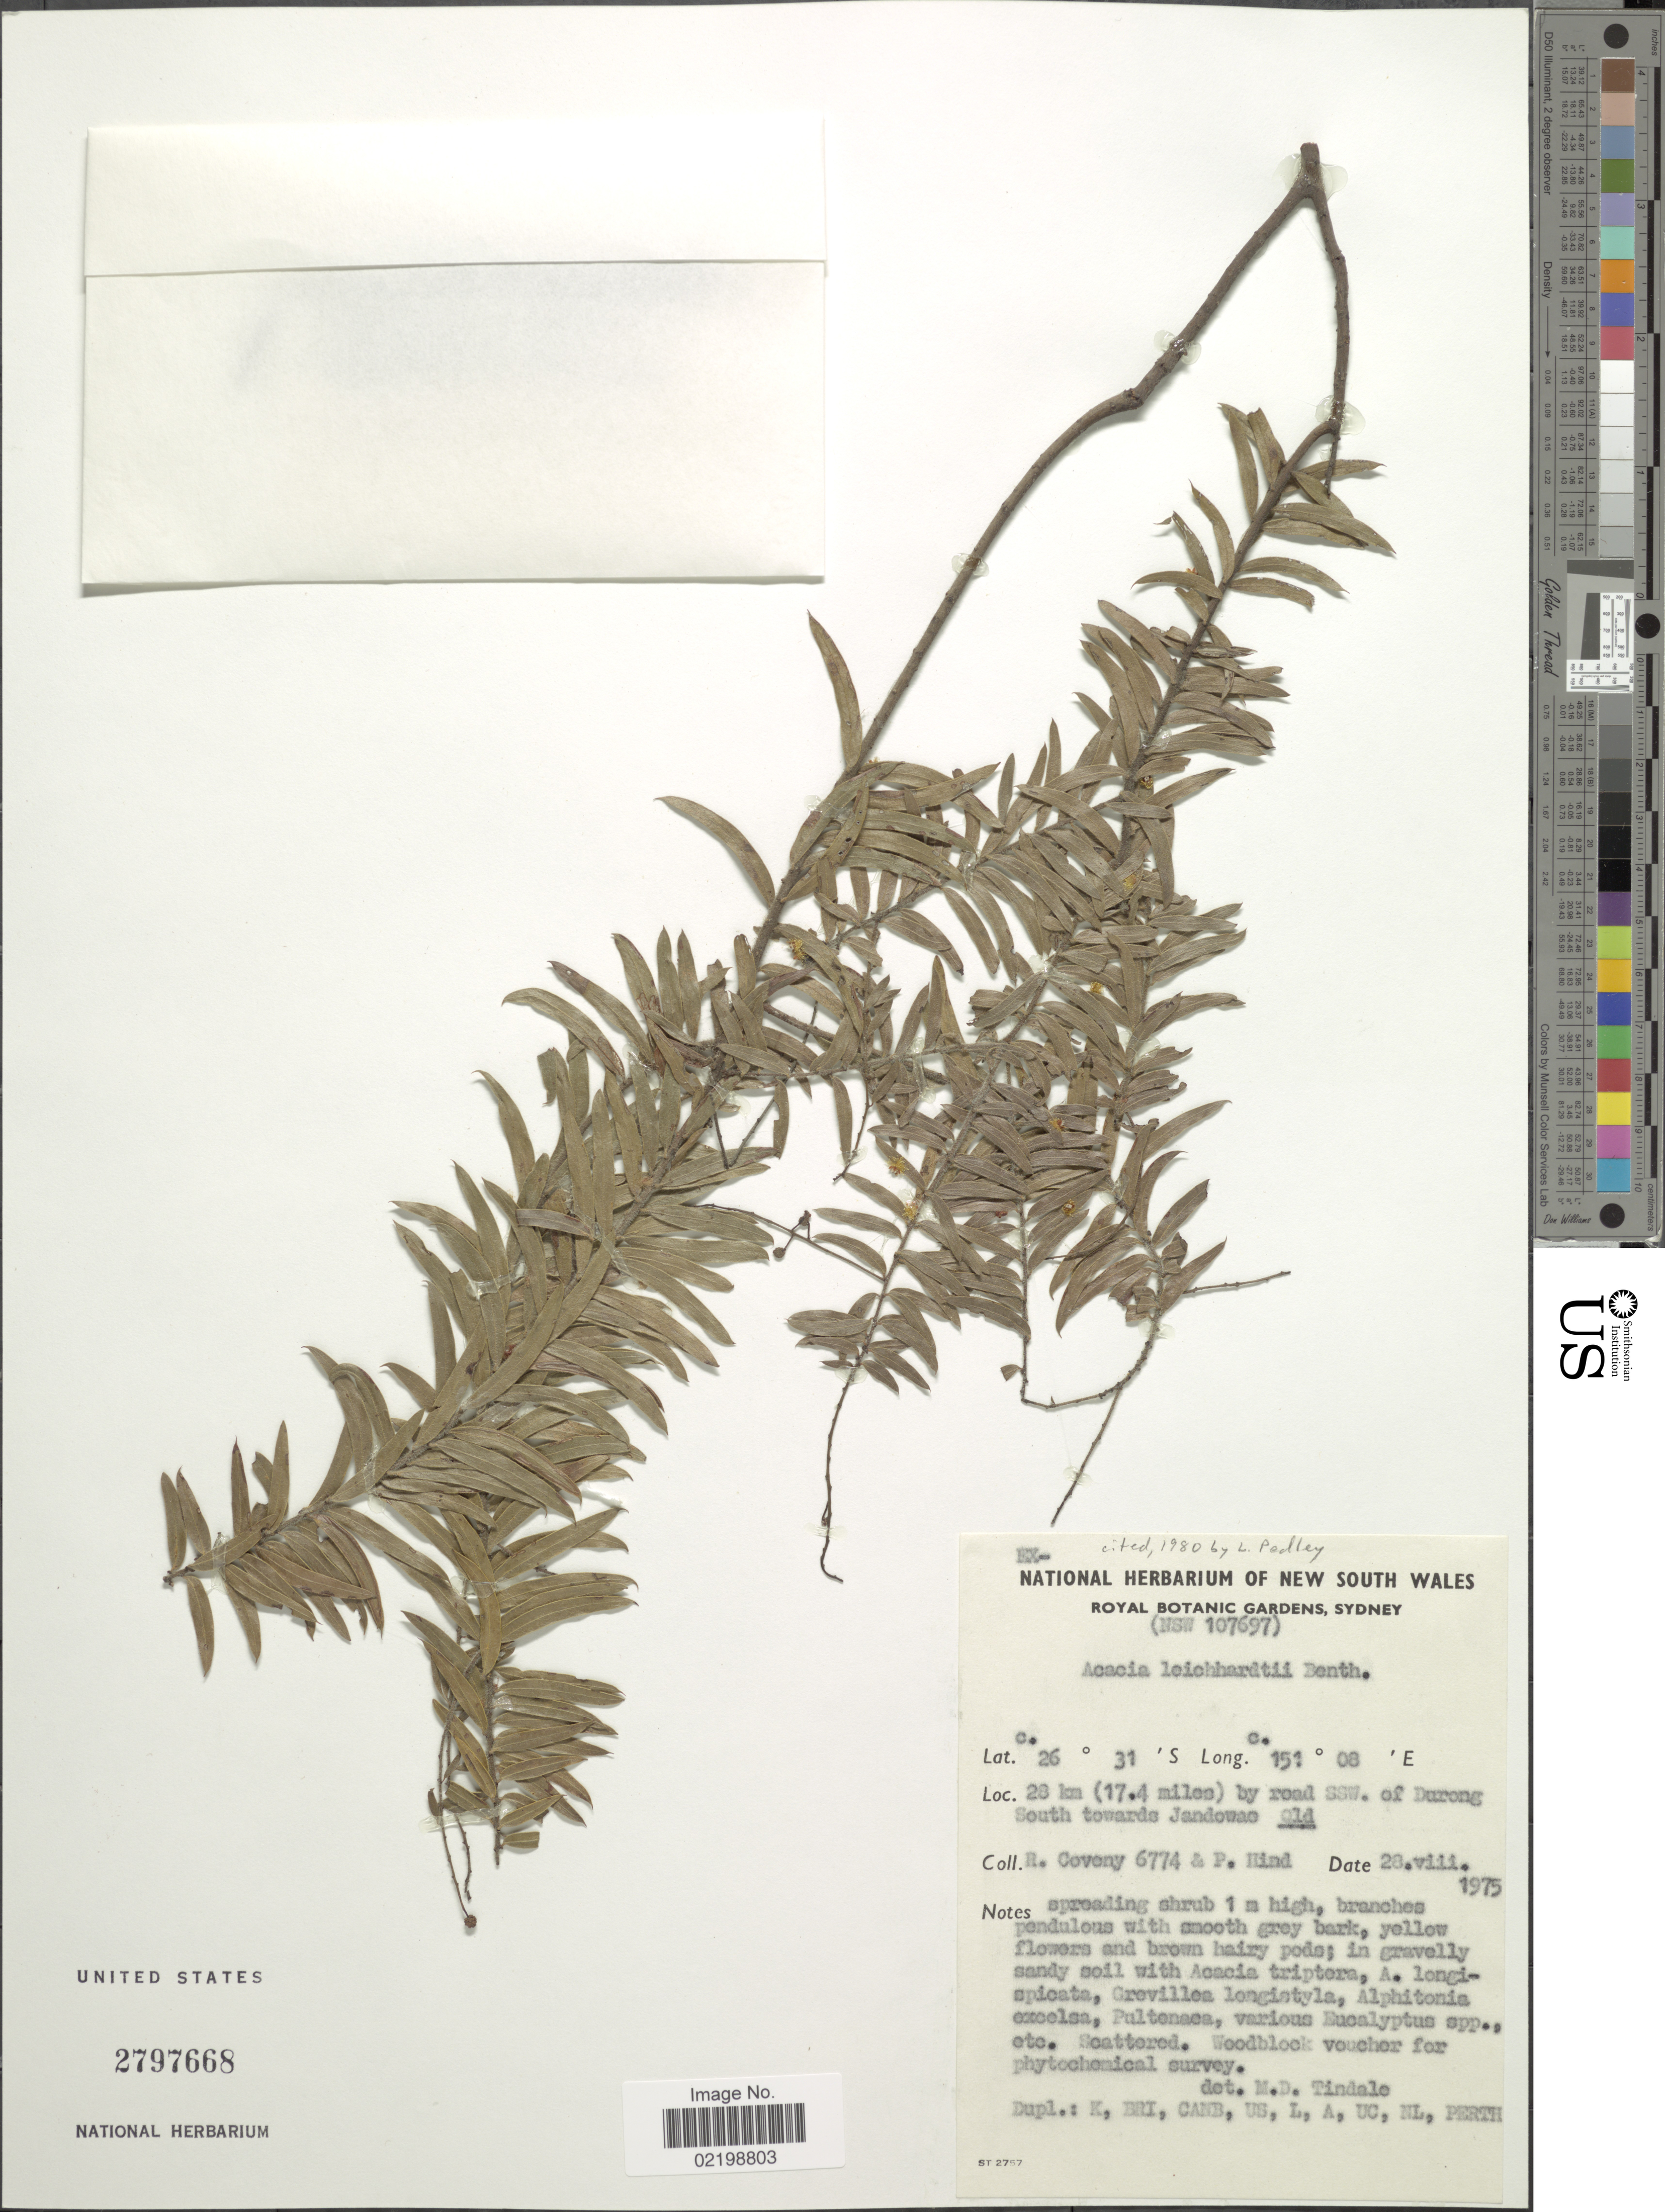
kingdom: Plantae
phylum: Tracheophyta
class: Magnoliopsida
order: Fabales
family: Fabaceae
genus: Acacia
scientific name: Acacia leichhardtii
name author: Benth.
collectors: R. Coveny & P. Hind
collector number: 6774/ NSW107697)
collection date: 1975-08-28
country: Australia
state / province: Queensland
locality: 28 km (17.4 miles) by road SSW. of Durong South towards Jandowae Qld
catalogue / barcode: US 2797668